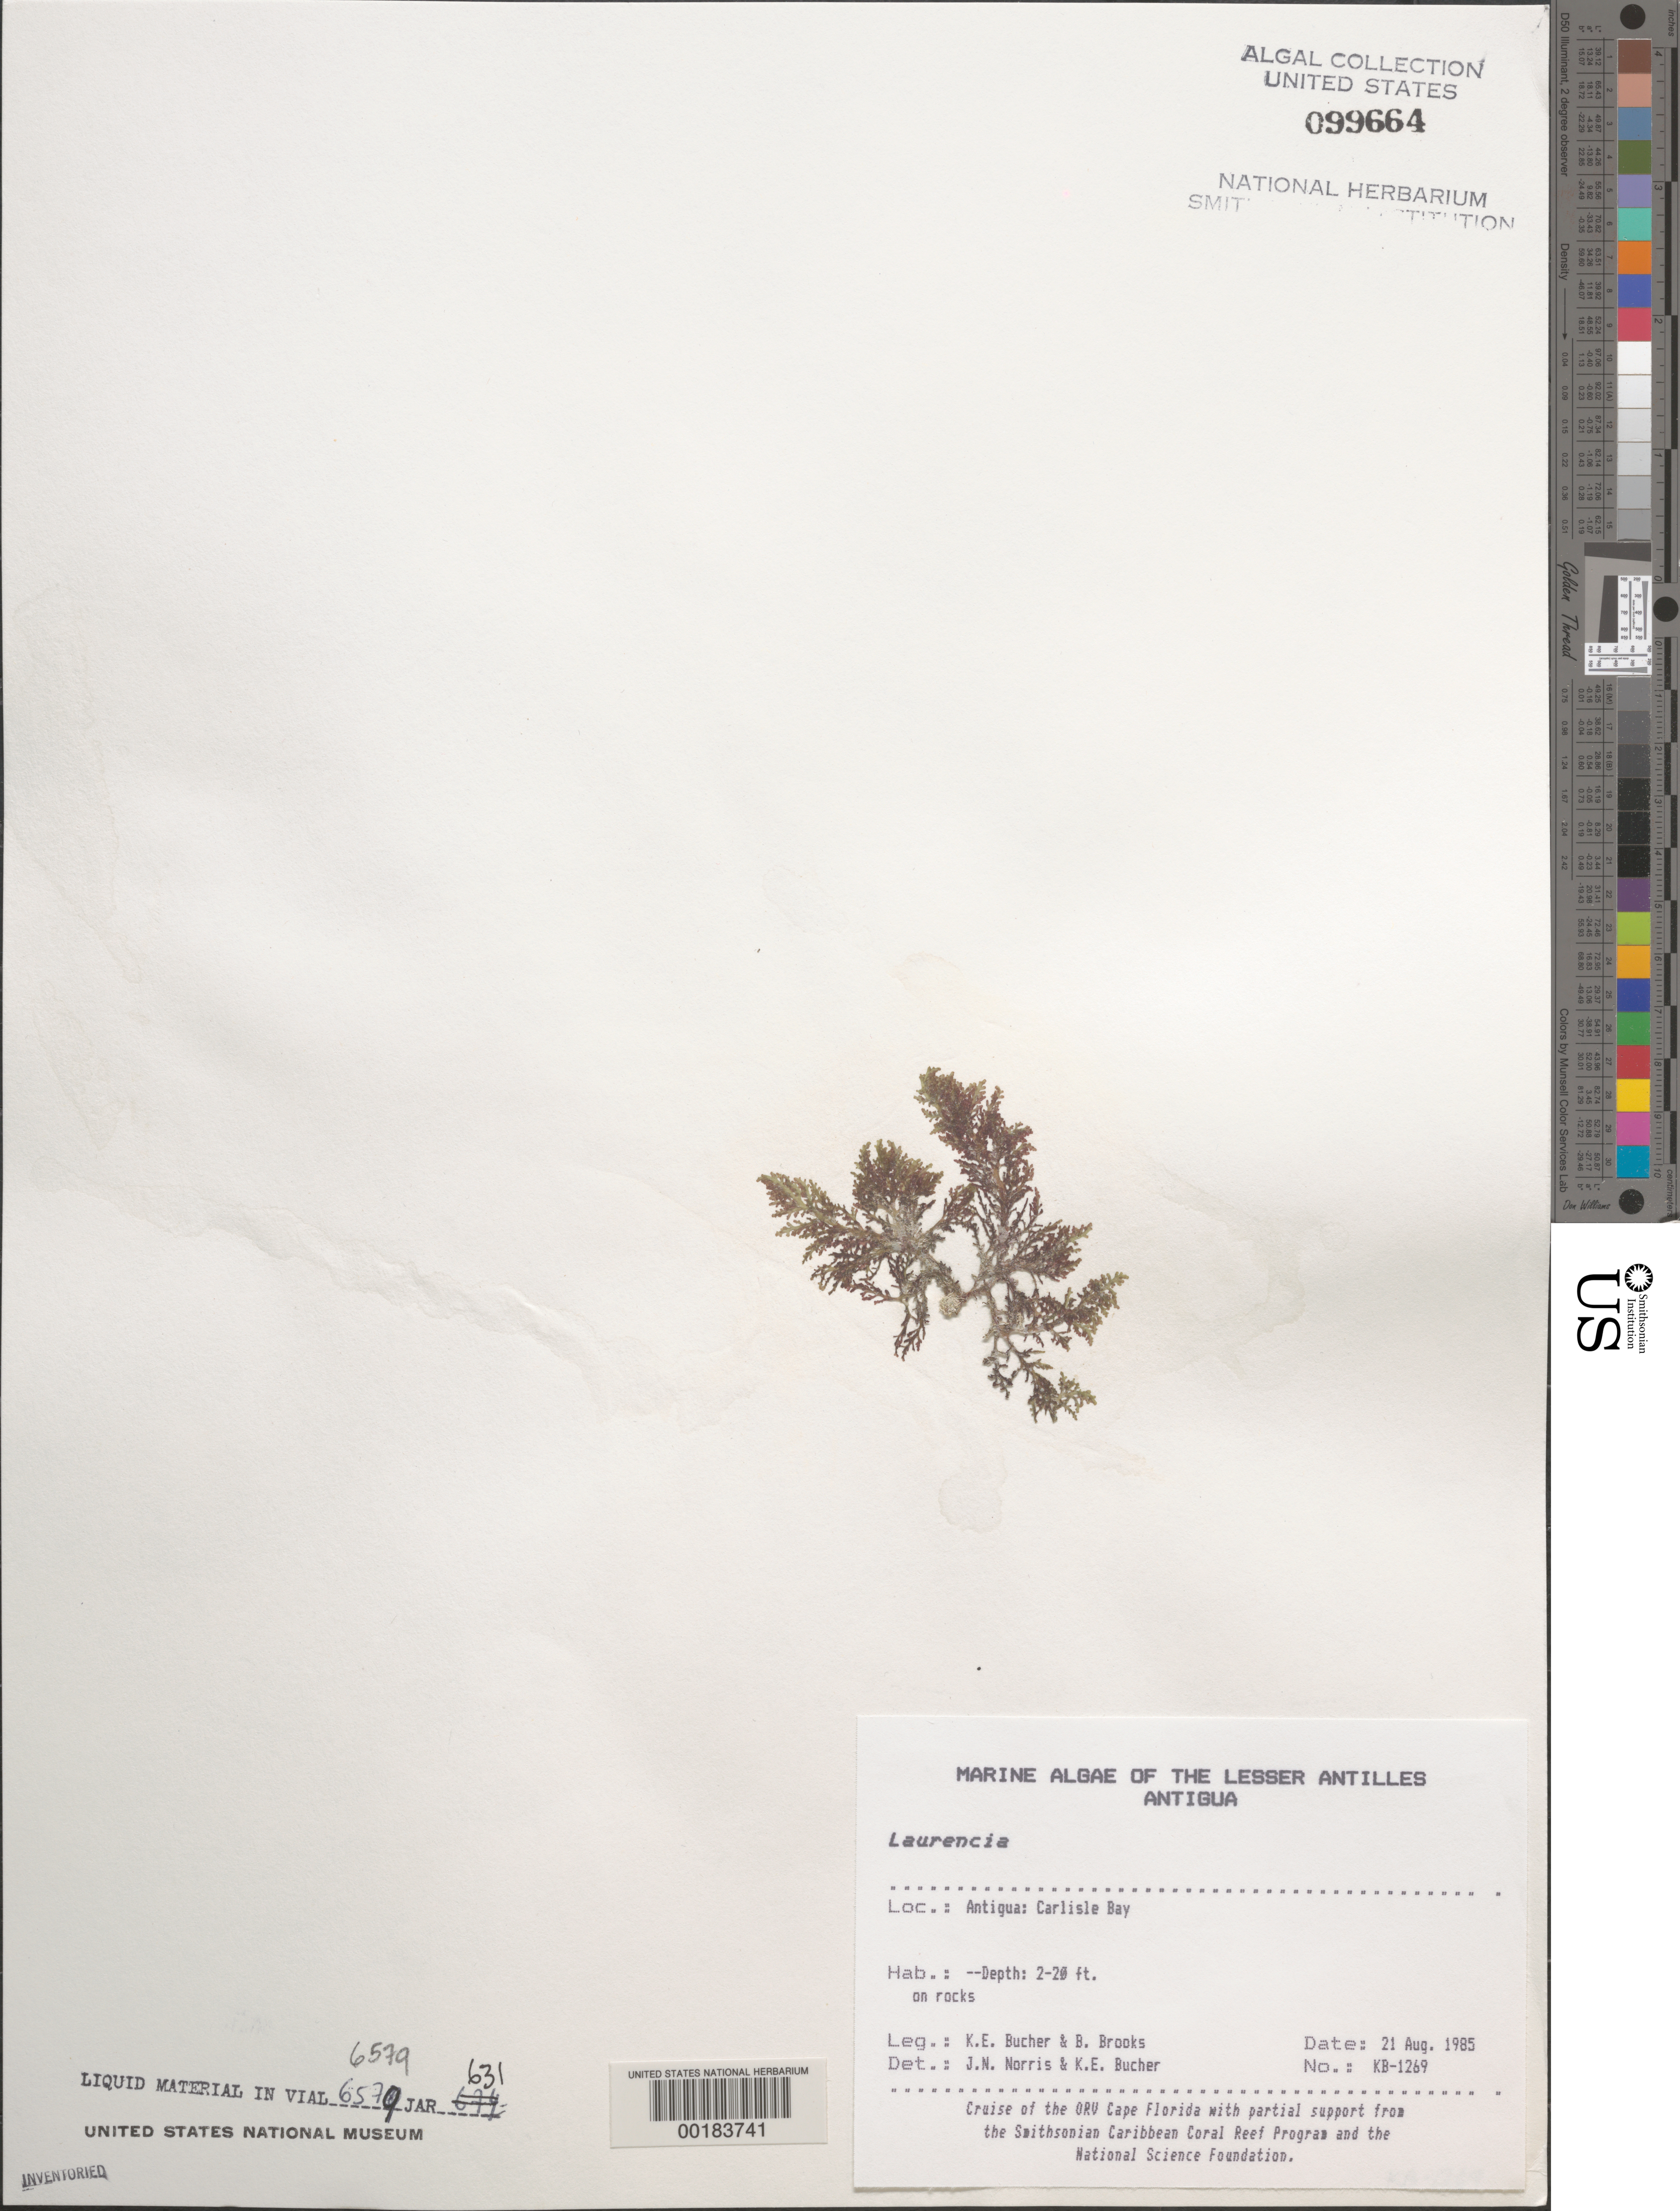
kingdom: Plantae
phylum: Rhodophyta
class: Florideophyceae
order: Ceramiales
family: Rhodomelaceae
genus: Laurencia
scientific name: Laurencia sp.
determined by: Norris, J. N.; Brooks, B. L.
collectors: K. E. Bucher & B. Brooks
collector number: KB-1269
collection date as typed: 21 Aug 1985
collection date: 1985-08-21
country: Antigua and Barbuda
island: Antigua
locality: Carlisle Bay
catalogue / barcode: US 99664